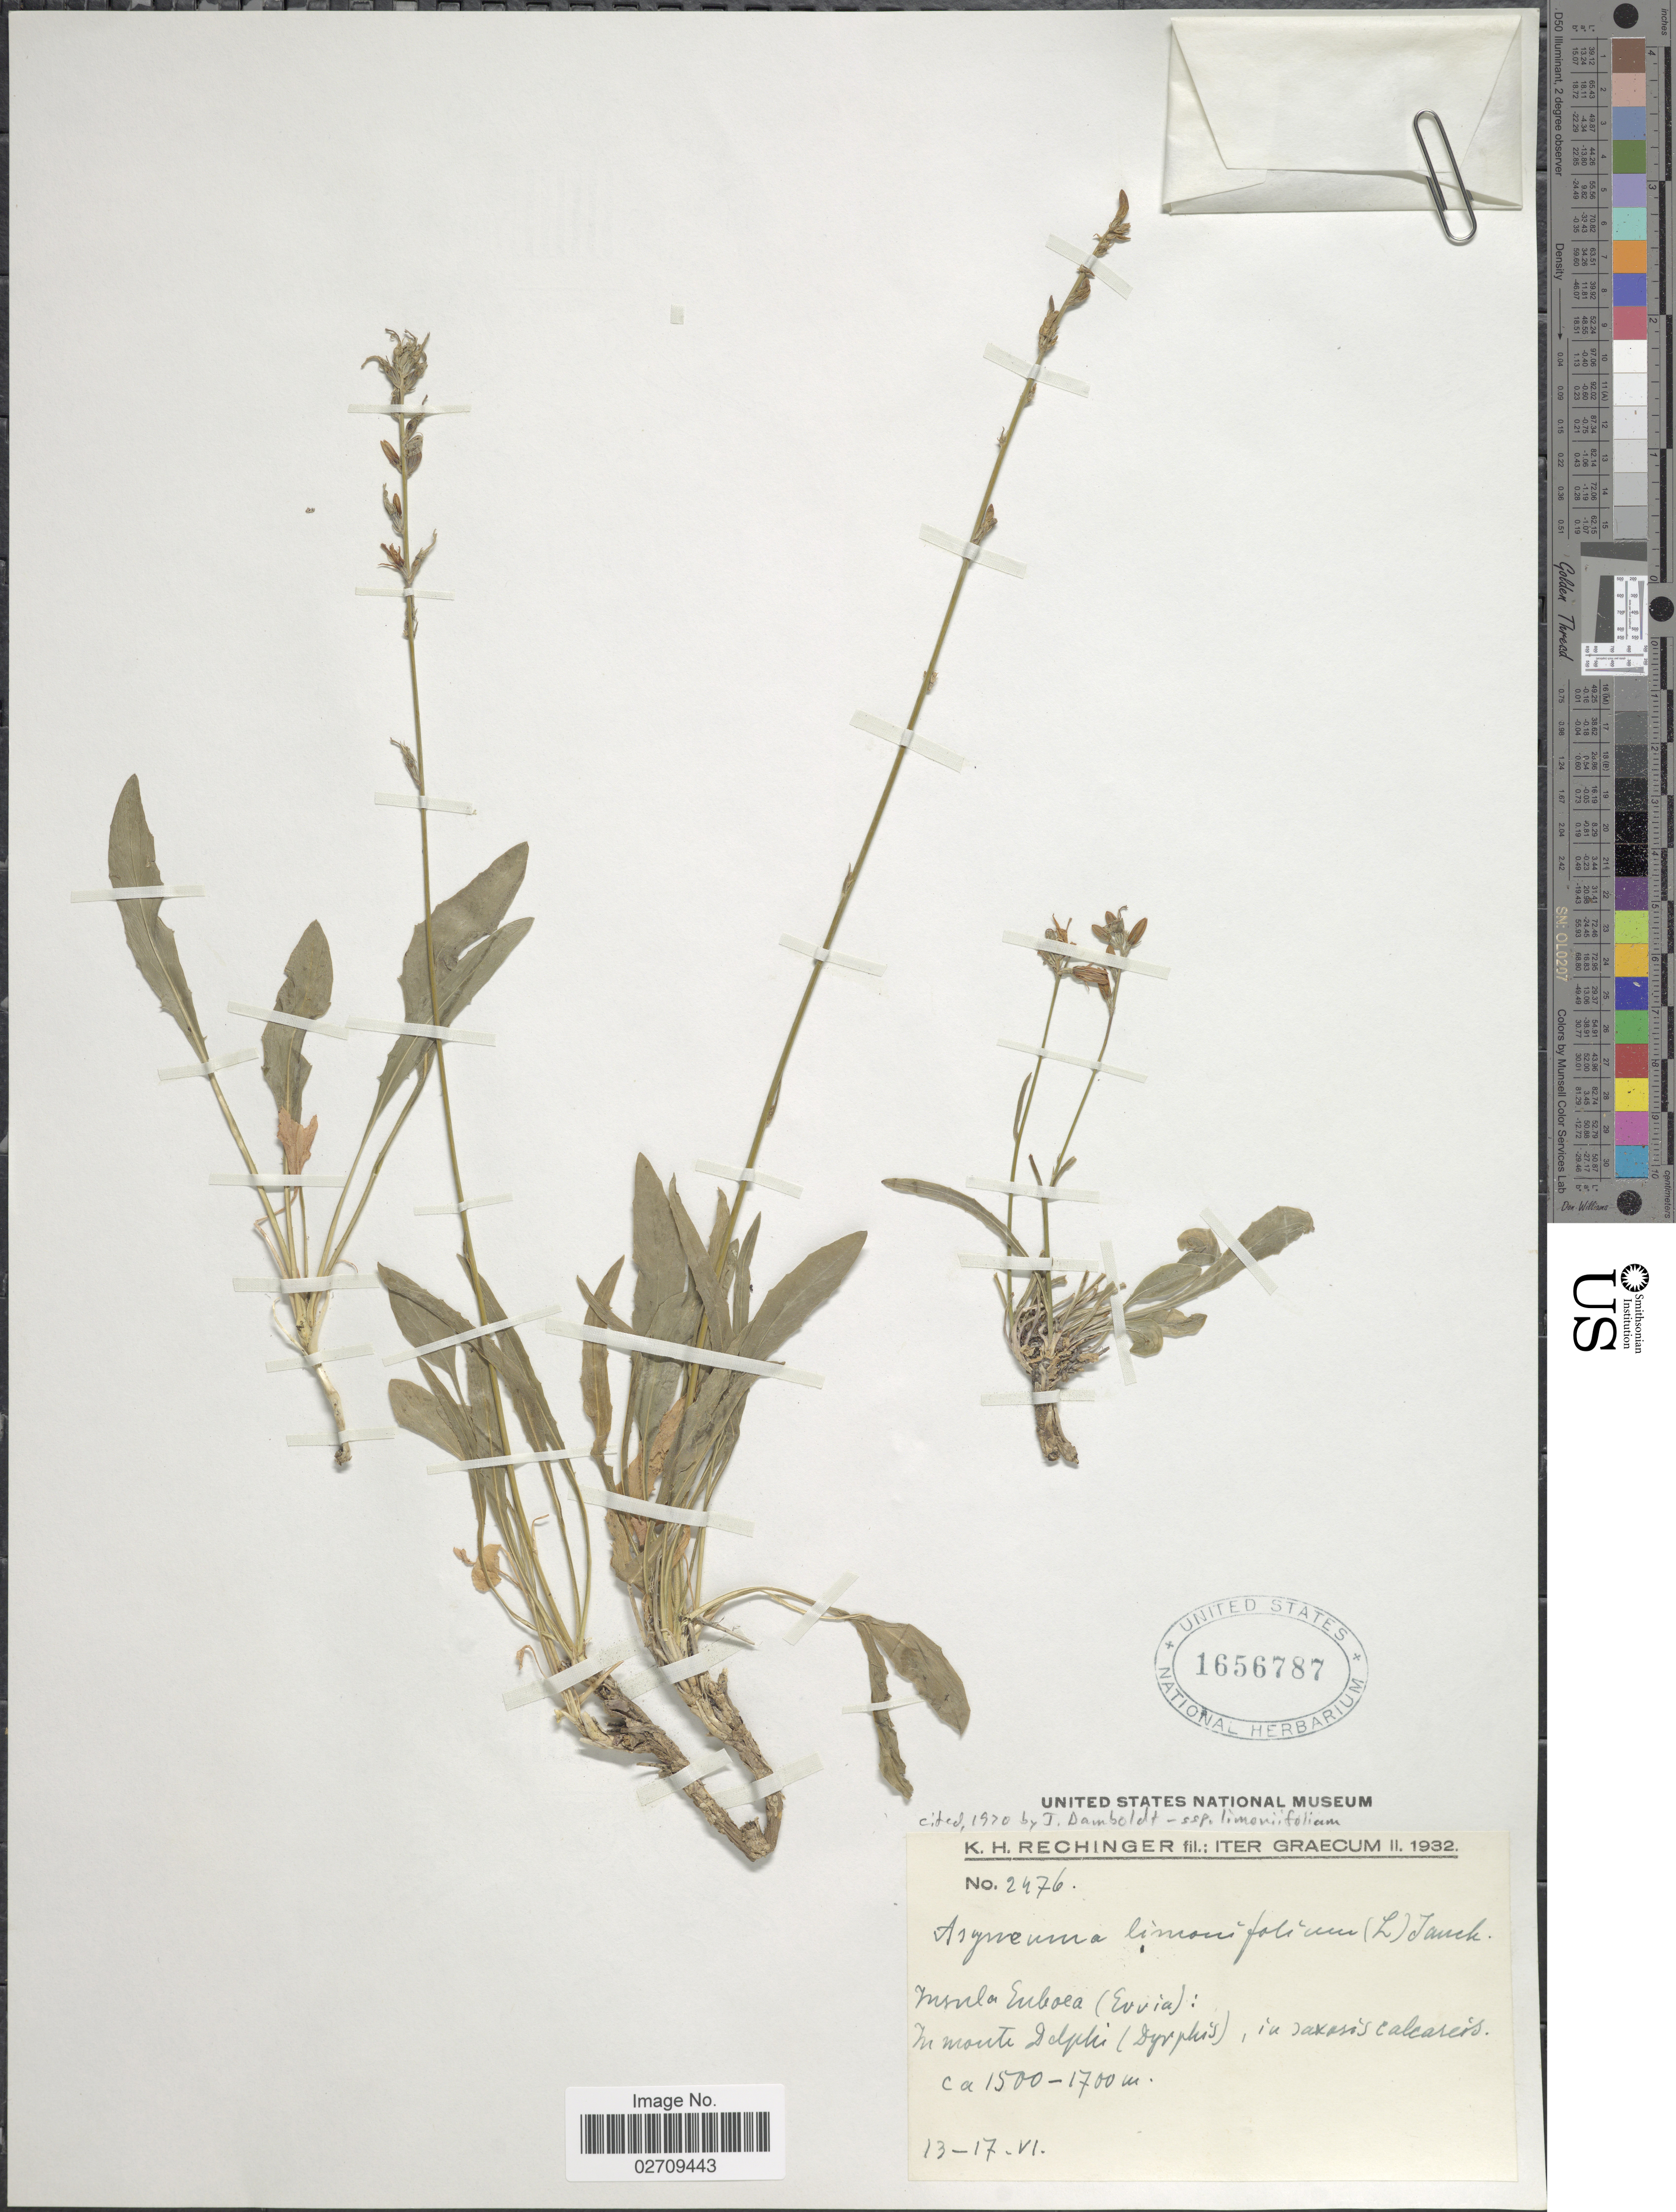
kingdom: Plantae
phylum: Tracheophyta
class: Magnoliopsida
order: Asterales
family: Campanulaceae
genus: Asyneuma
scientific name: Asyneuma limonifolium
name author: (L.) Janch.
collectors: K. H. Rechinger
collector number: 2476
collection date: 1932-06-13/1932-06-17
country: Greece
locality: Graecum, Insula Euboea (Euvia): in monte Delphi (Dyrphis), in saxosis calcareis.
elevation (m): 1500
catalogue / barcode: US 1656787